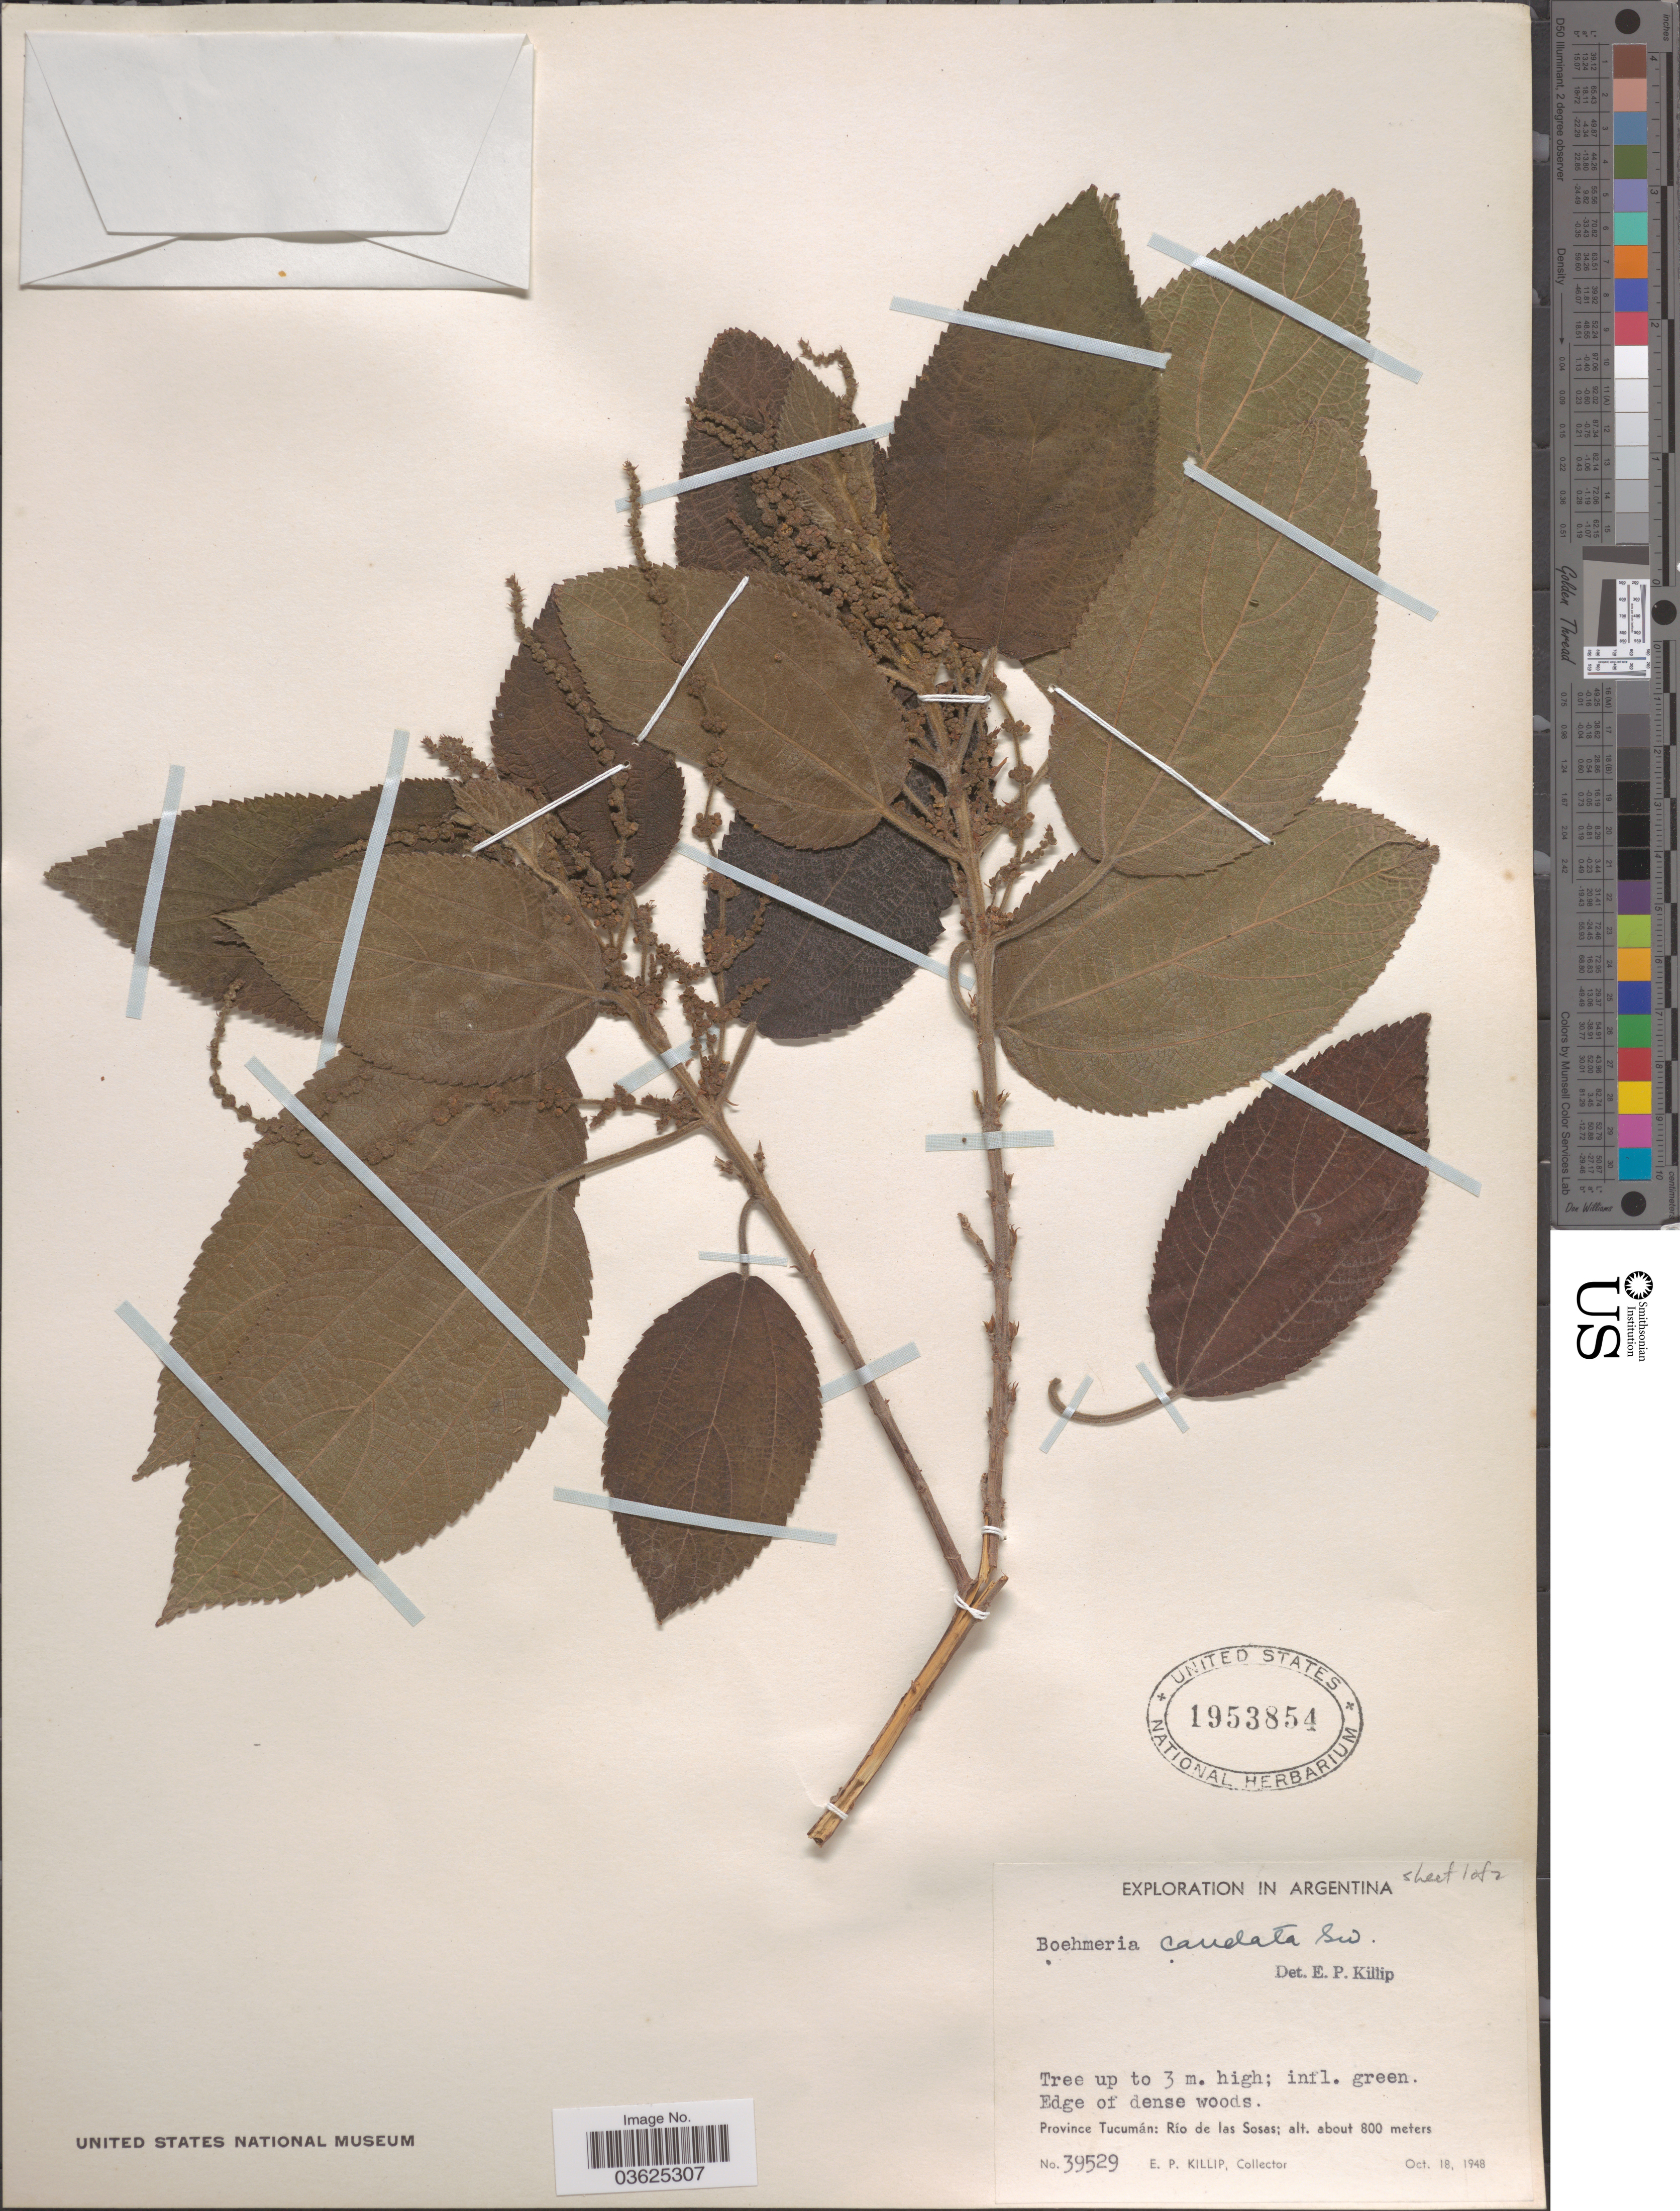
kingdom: Plantae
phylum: Tracheophyta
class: Magnoliopsida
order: Rosales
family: Urticaceae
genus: Boehmeria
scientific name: Boehmeria caudata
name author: Sw.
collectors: E. P. Killip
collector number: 39529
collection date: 1948-10-18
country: Argentina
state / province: Tucuman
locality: Río de las Sosas.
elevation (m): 800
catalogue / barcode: US 1953854